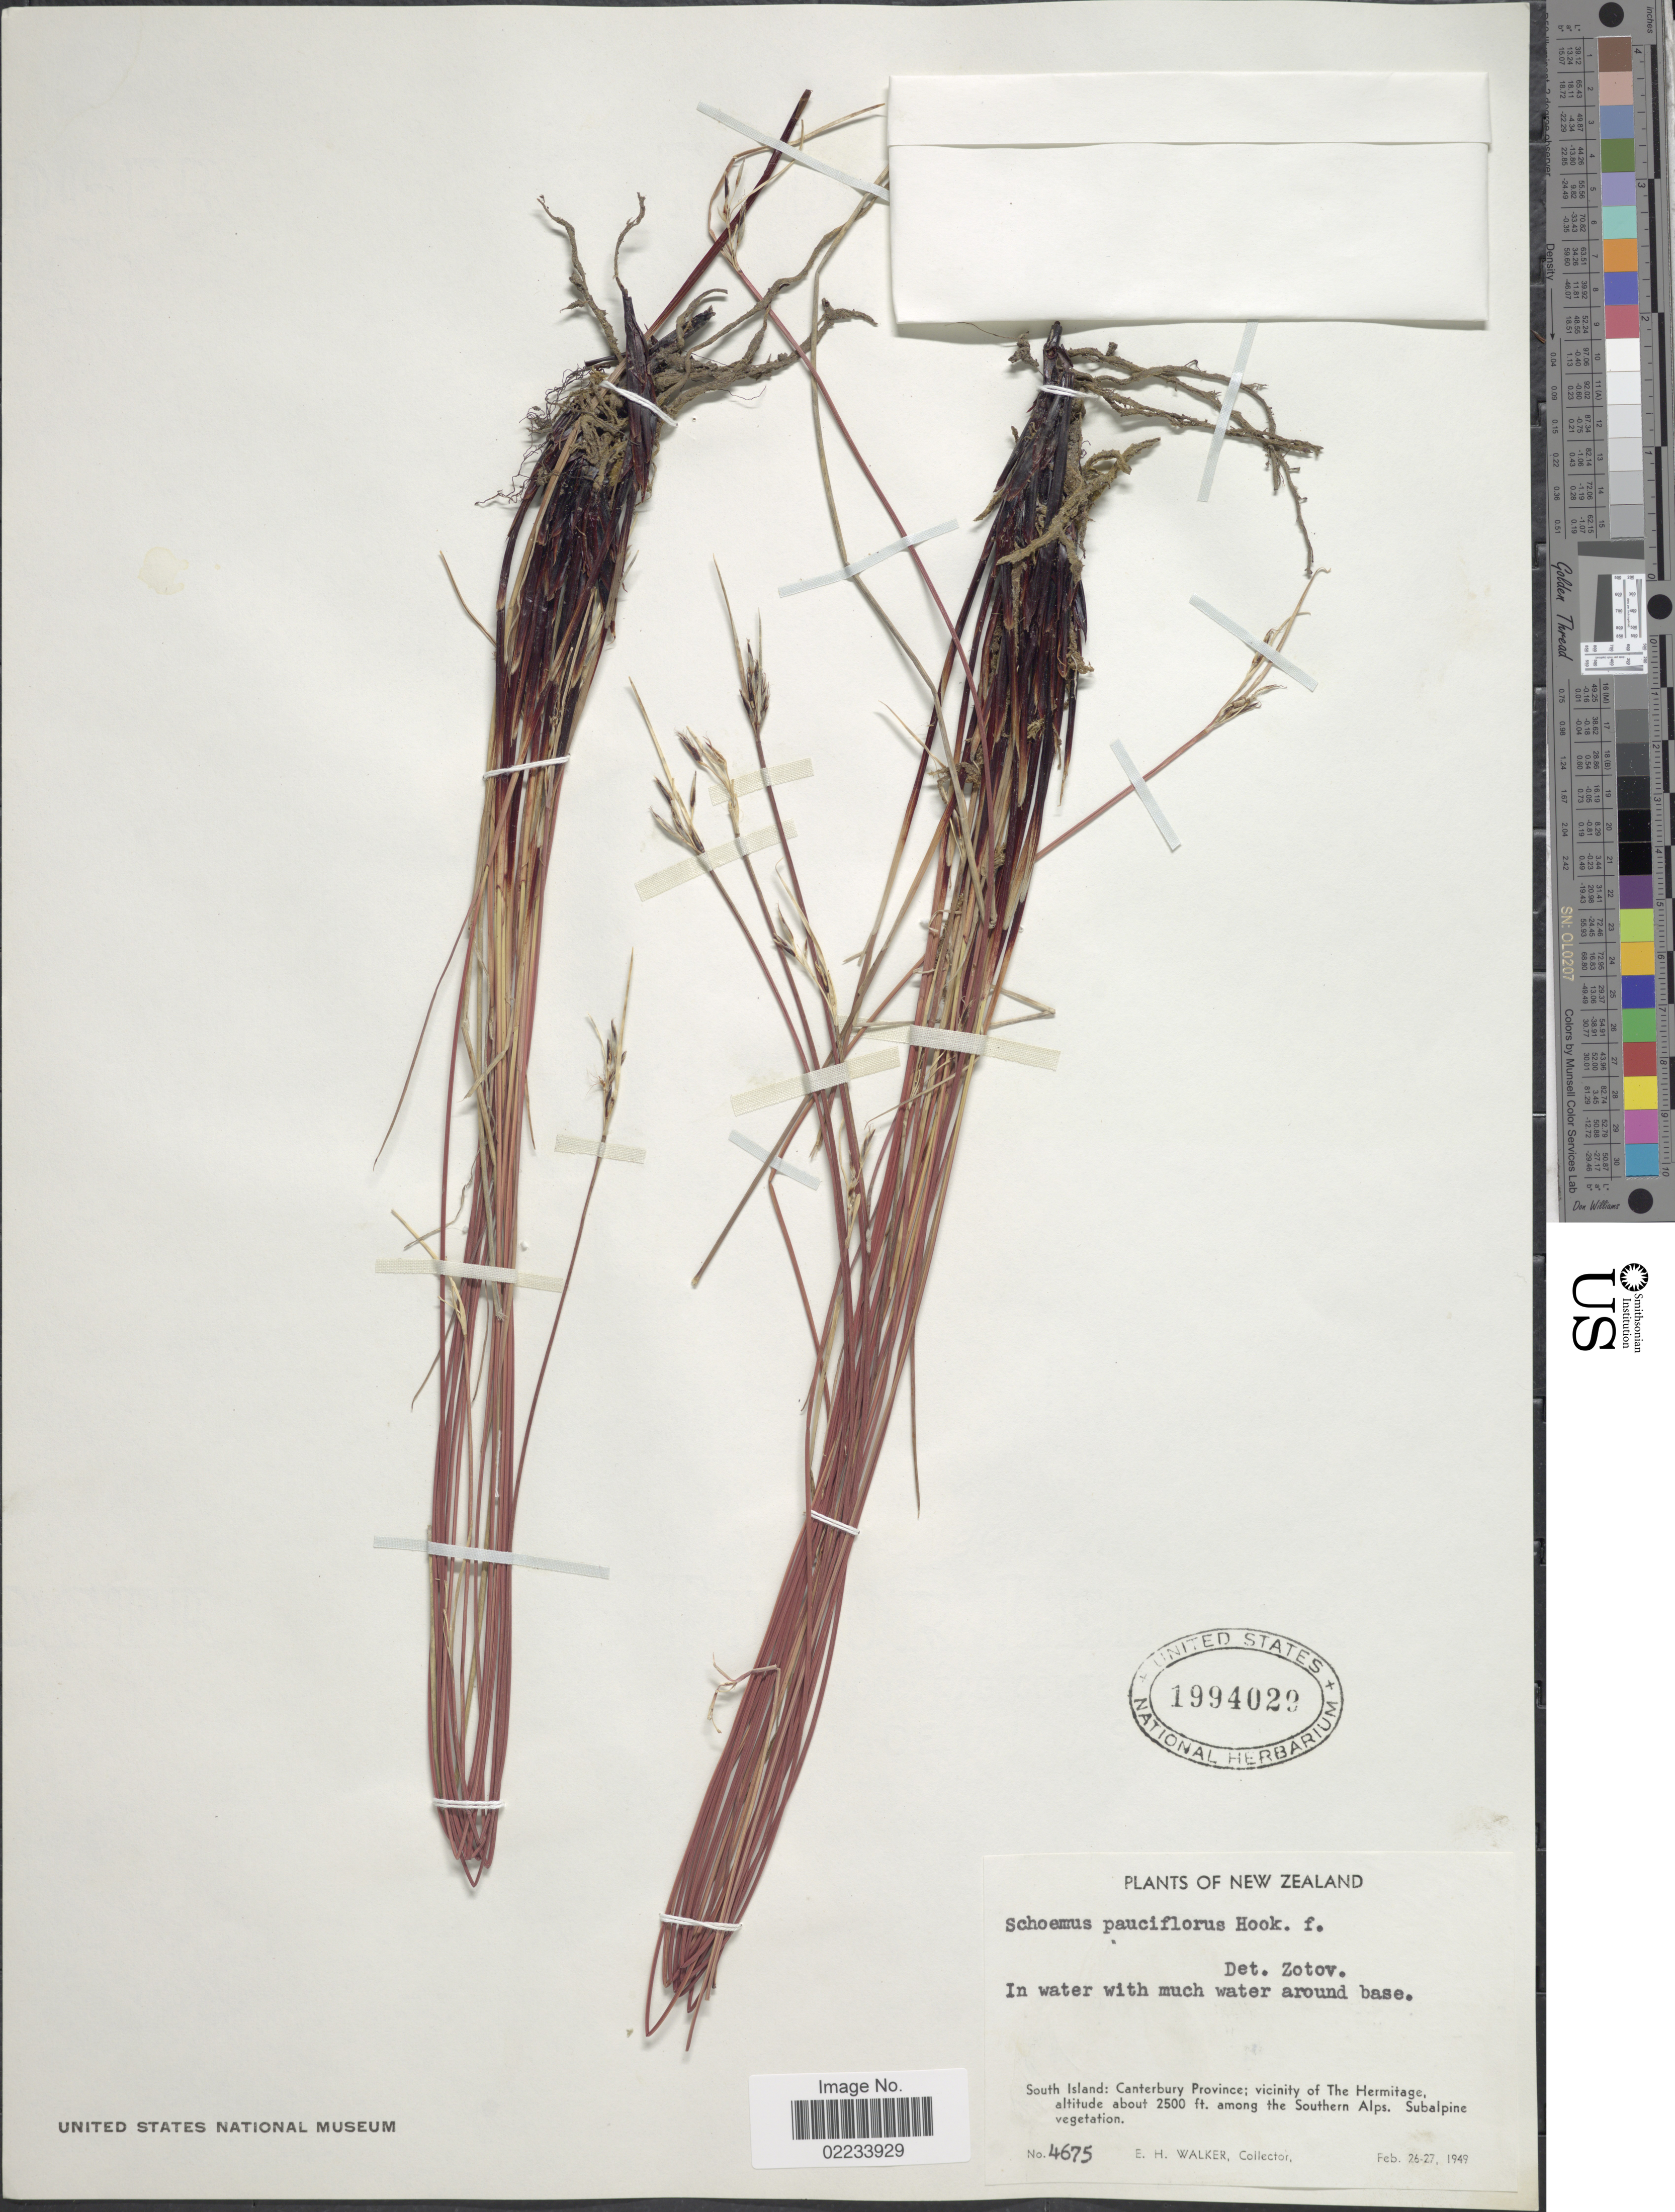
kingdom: Plantae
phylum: Tracheophyta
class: Liliopsida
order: Poales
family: Cyperaceae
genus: Schoenus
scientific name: Schoenus pauciflorus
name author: (Hook. f.) Hook. f.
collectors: E. H. Walker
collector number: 4675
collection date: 1949-02-26/1949-02-27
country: New Zealand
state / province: Canterbury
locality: South Island: Canterburry Province; vicinity of The Hermitage, among the Southern Alps.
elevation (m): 762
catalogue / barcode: US 1994029